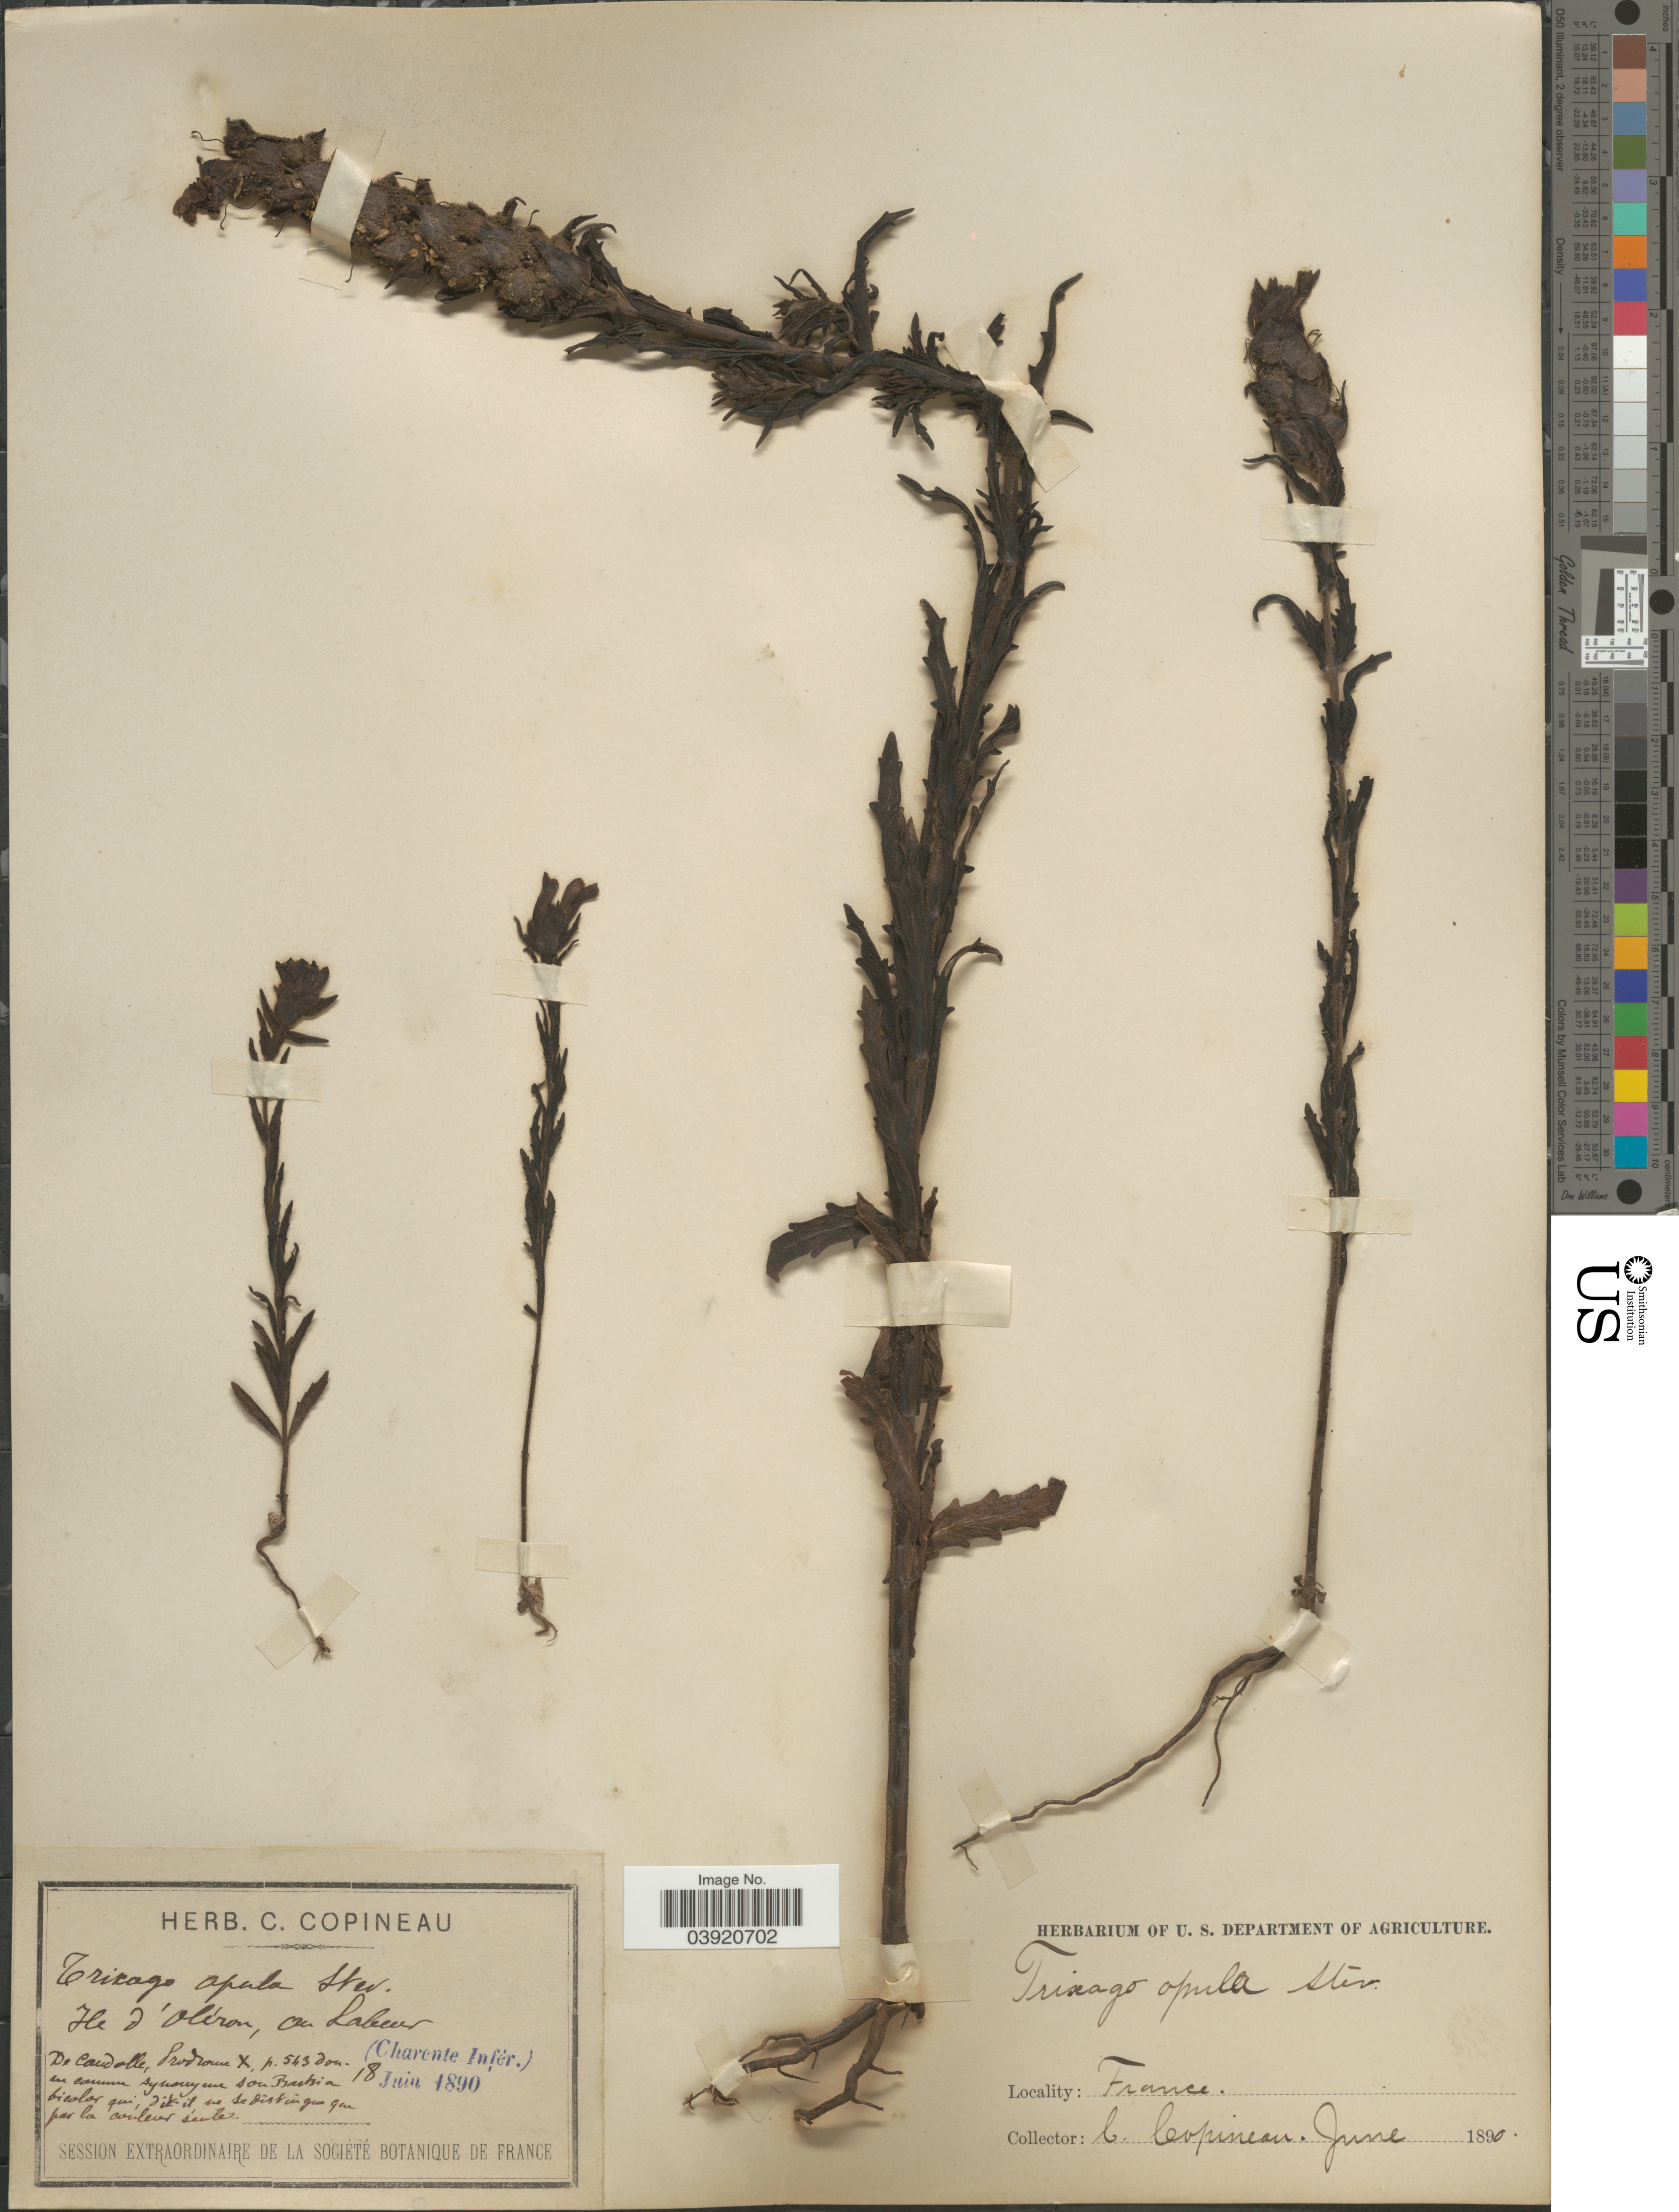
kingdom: Plantae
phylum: Tracheophyta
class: Magnoliopsida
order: Lamiales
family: Orobanchaceae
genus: Trixago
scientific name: Trixago apula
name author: Steven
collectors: C. Copineau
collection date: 1890-06-18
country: France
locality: (Charente Infér.).